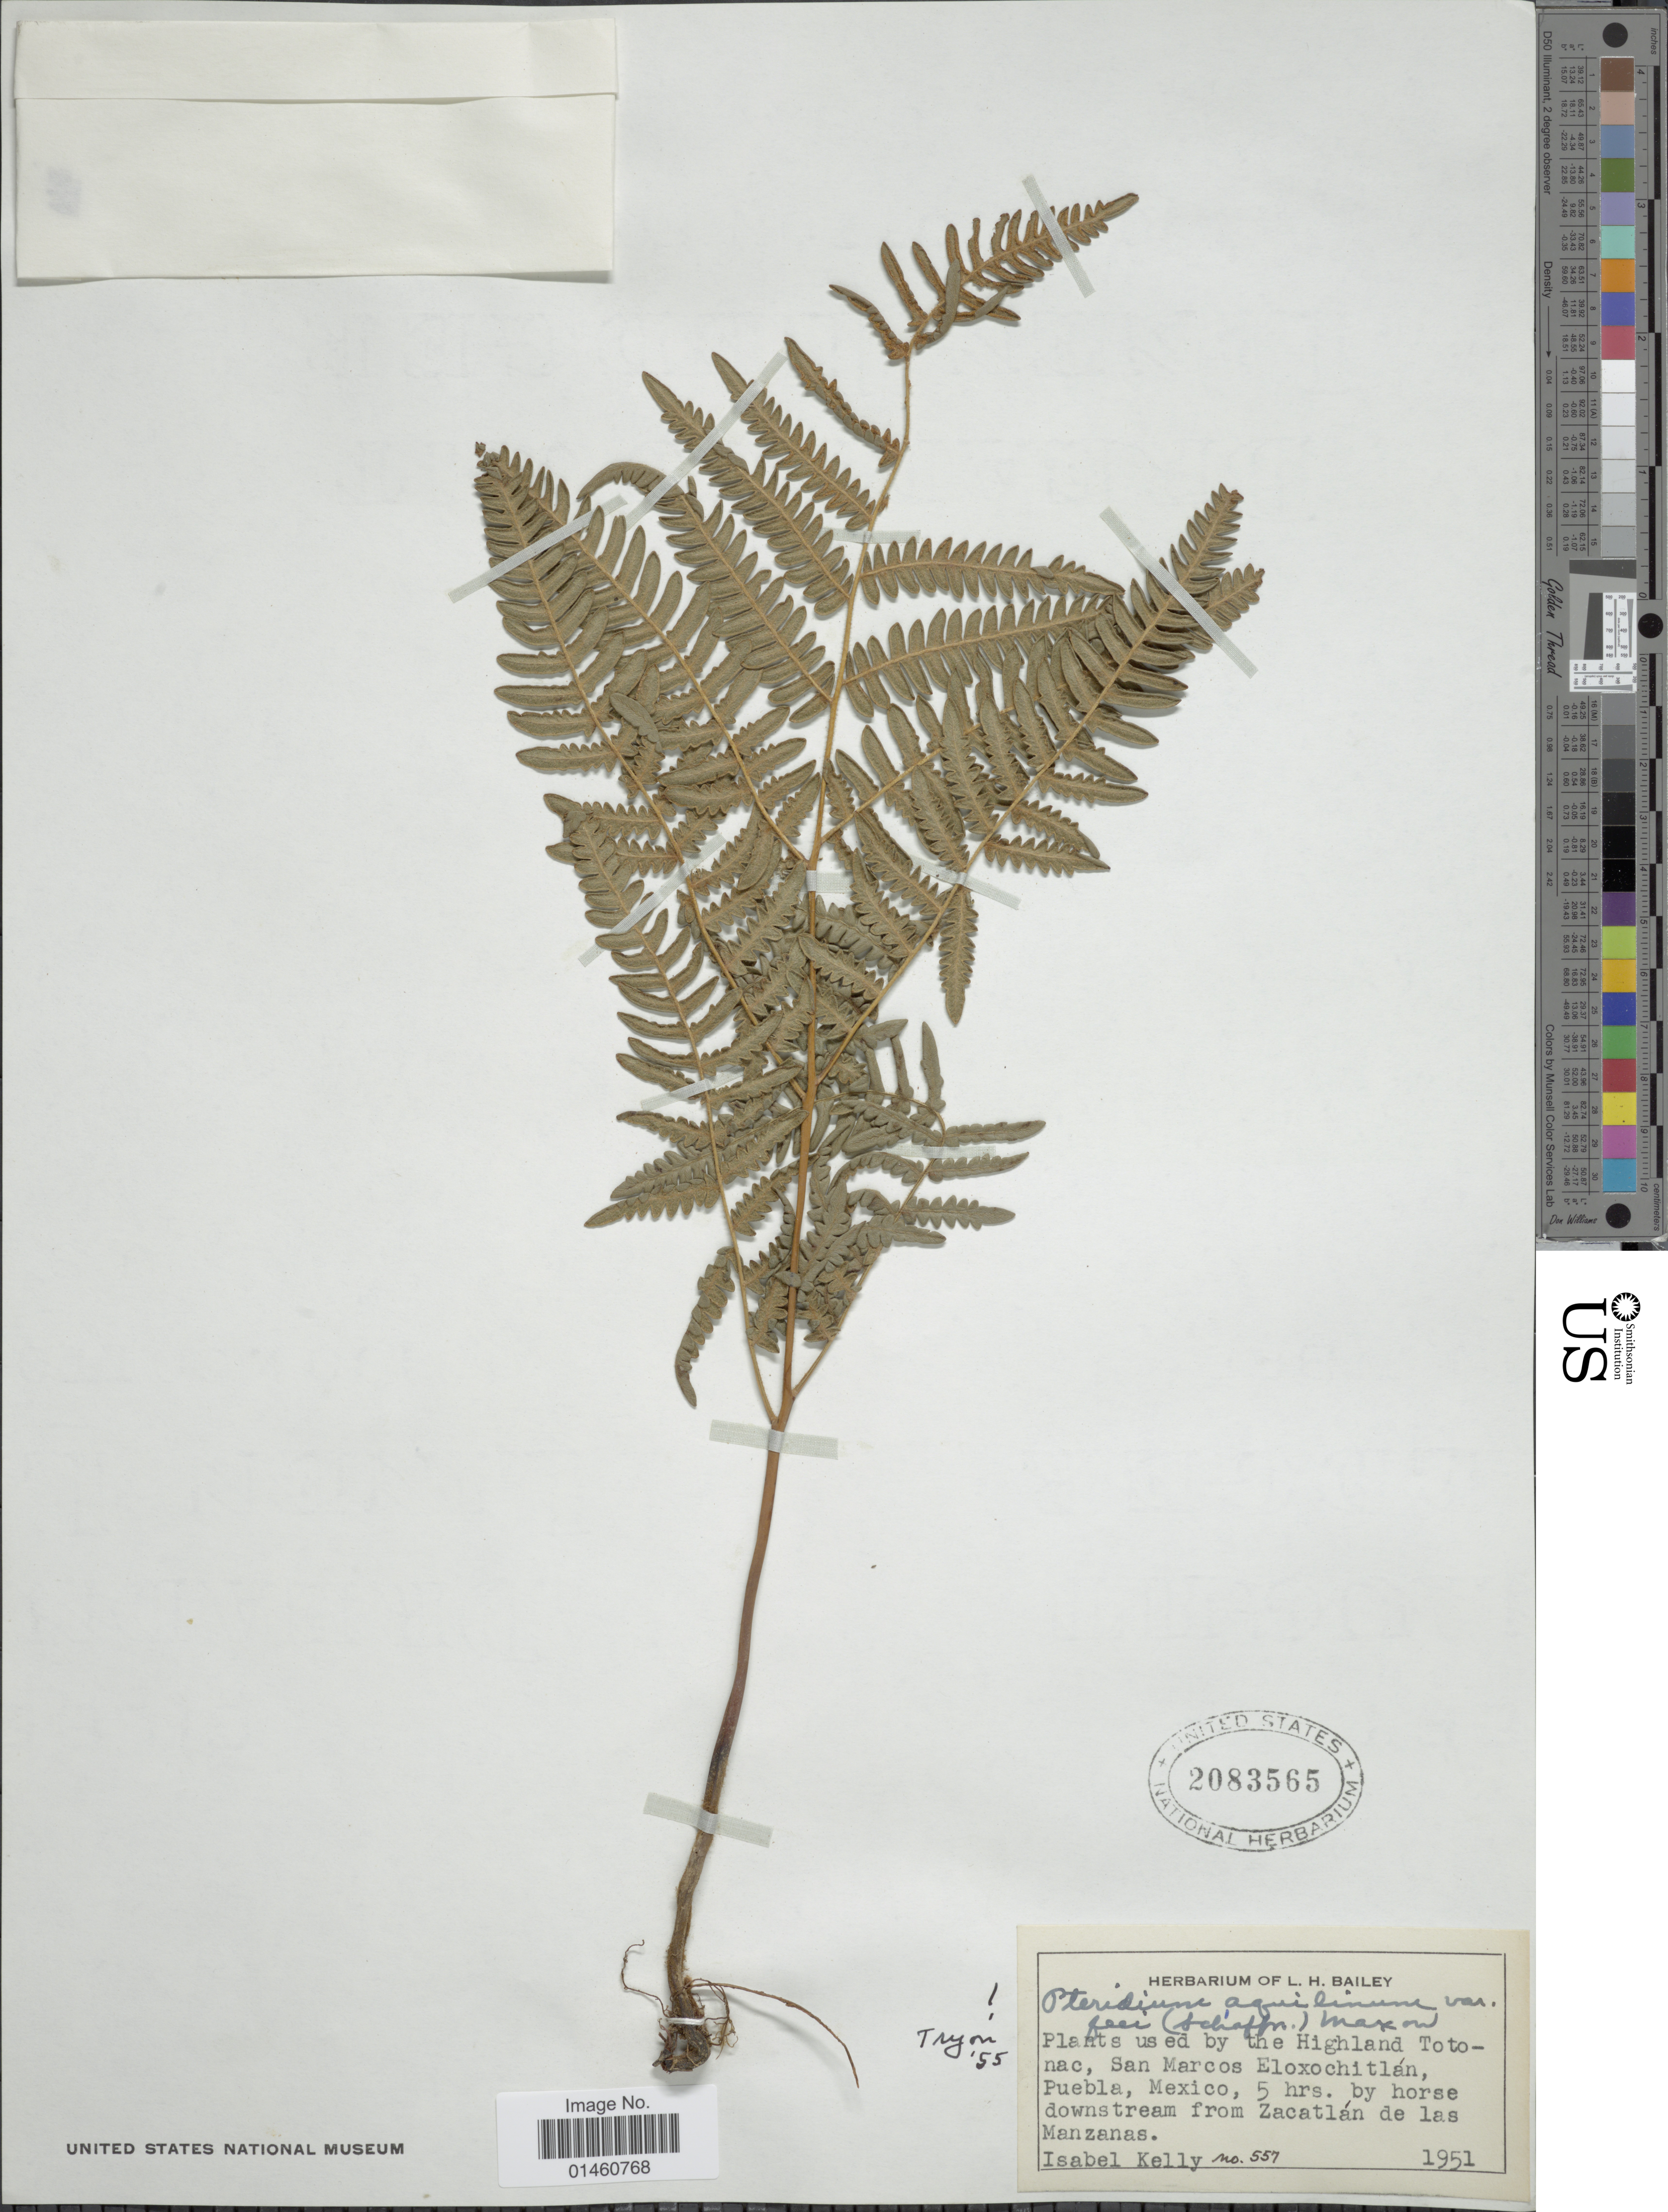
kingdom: Plantae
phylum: Tracheophyta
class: Polypodiopsida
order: Polypodiales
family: Dennstaedtiaceae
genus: Pteridium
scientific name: Pteridium aquilinum var. feei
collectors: I. Kelly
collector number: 557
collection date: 1951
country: Mexico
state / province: Puebla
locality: San Marcos Eloxochitlán, 5 hrs. by horse downstream from Zacatlán de las Manzanas.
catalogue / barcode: US 2083565